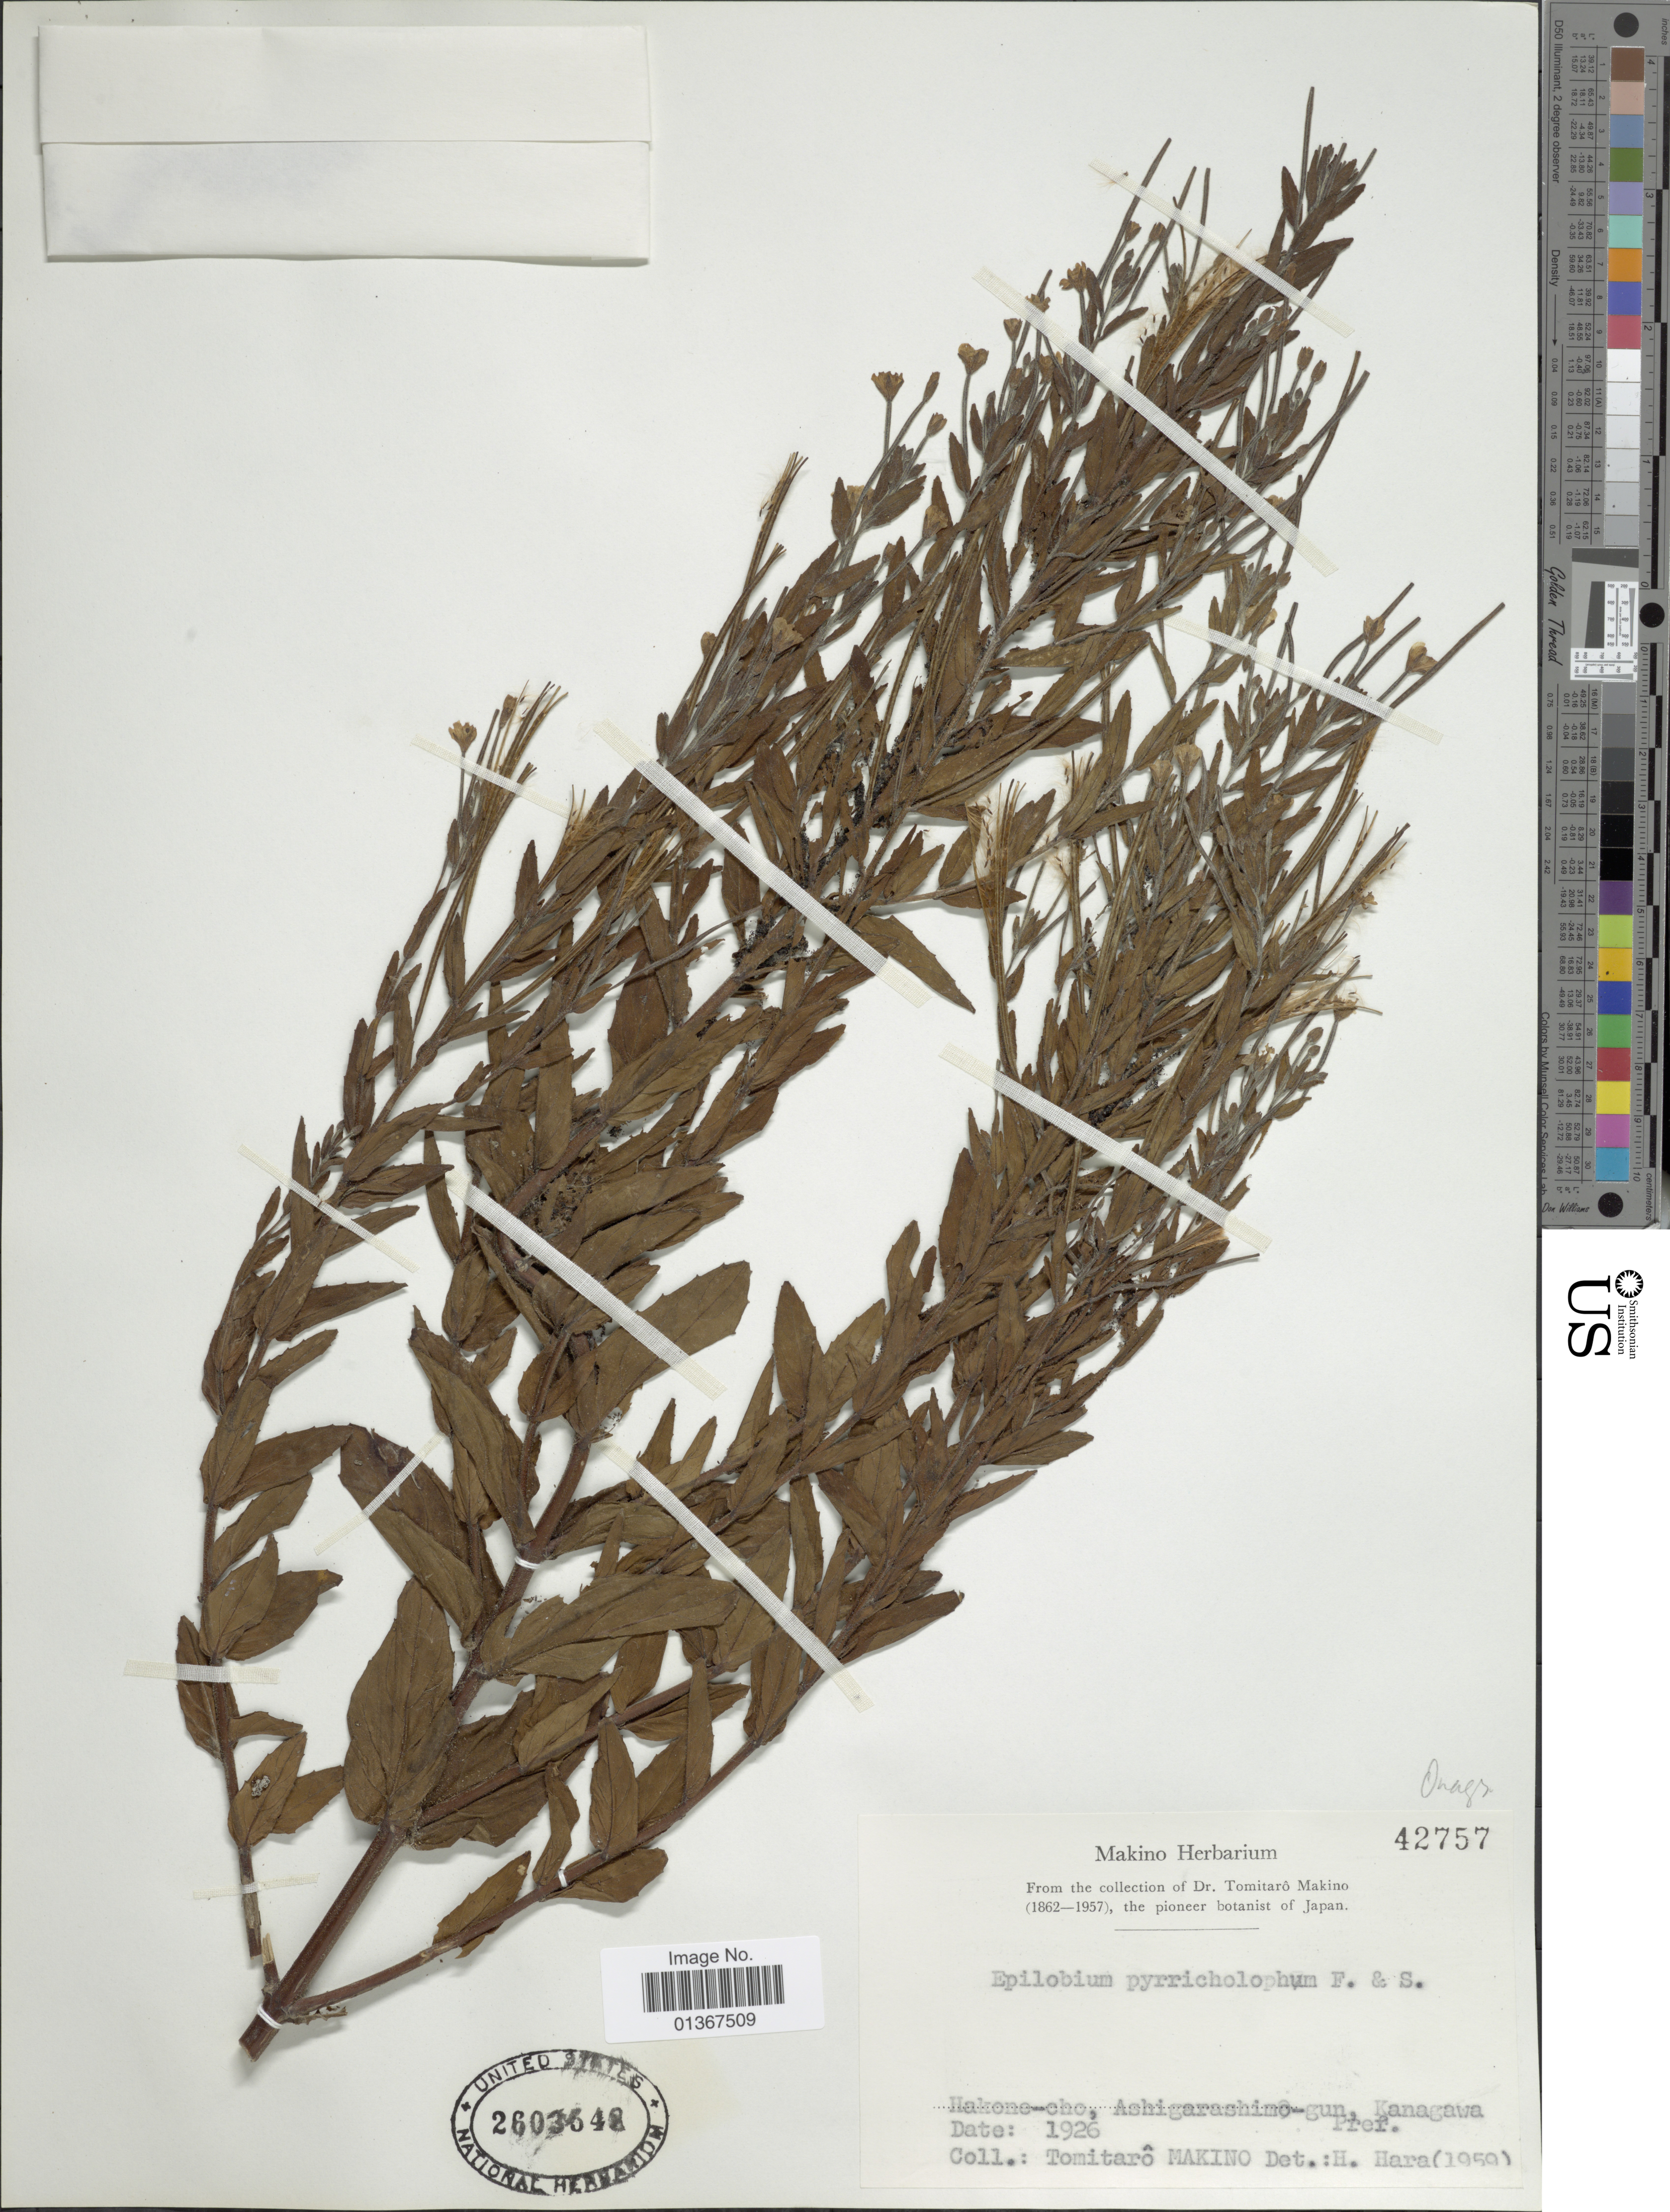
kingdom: Plantae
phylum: Tracheophyta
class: Magnoliopsida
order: Myrtales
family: Onagraceae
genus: Epilobium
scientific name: Epilobium pyrricholophum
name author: Franch. & Sav.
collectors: T. Makino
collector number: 42757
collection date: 1926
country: Japan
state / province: Kanagawa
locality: Hakone-cho, Ashigarashimo-gun.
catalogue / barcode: US 2603548